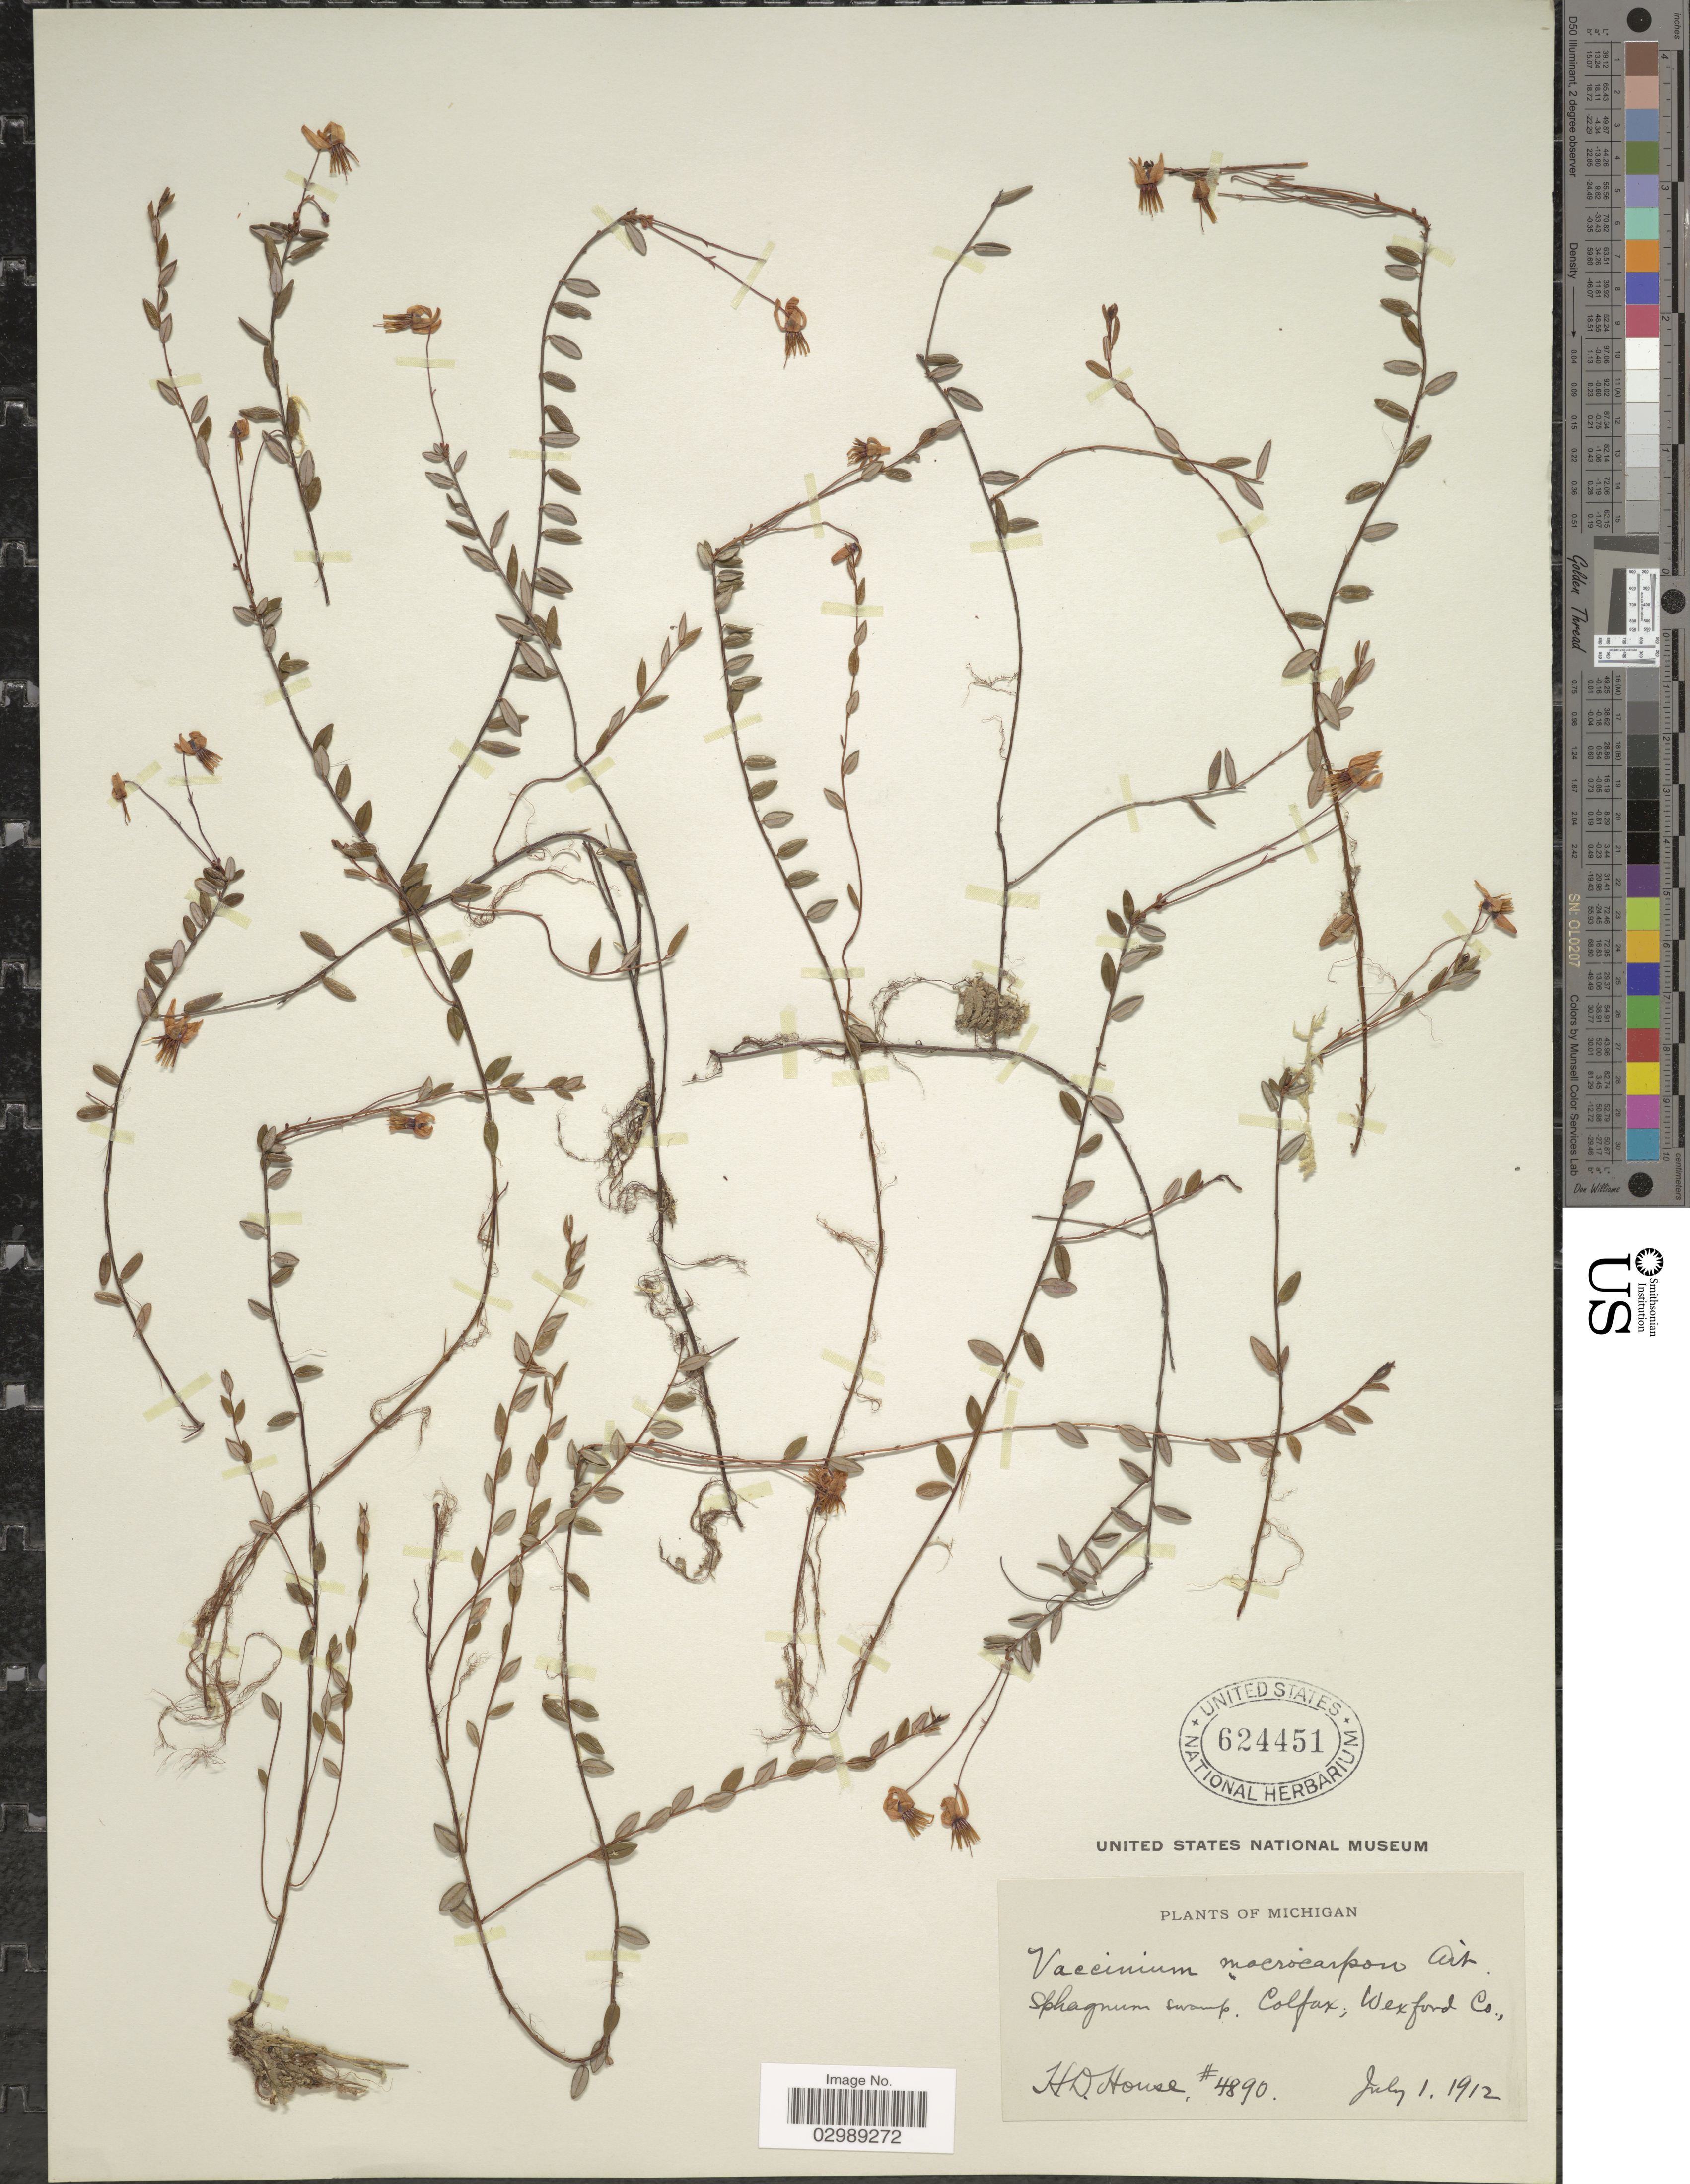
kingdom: Plantae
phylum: Tracheophyta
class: Magnoliopsida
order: Ericales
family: Ericaceae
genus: Vaccinium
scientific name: Vaccinium oxycoccos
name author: L.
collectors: H. D. House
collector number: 4890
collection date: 1912-07-01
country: United States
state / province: Michigan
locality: Sphagnum swamp. Colfax, Wexford Co.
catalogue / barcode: US 624451